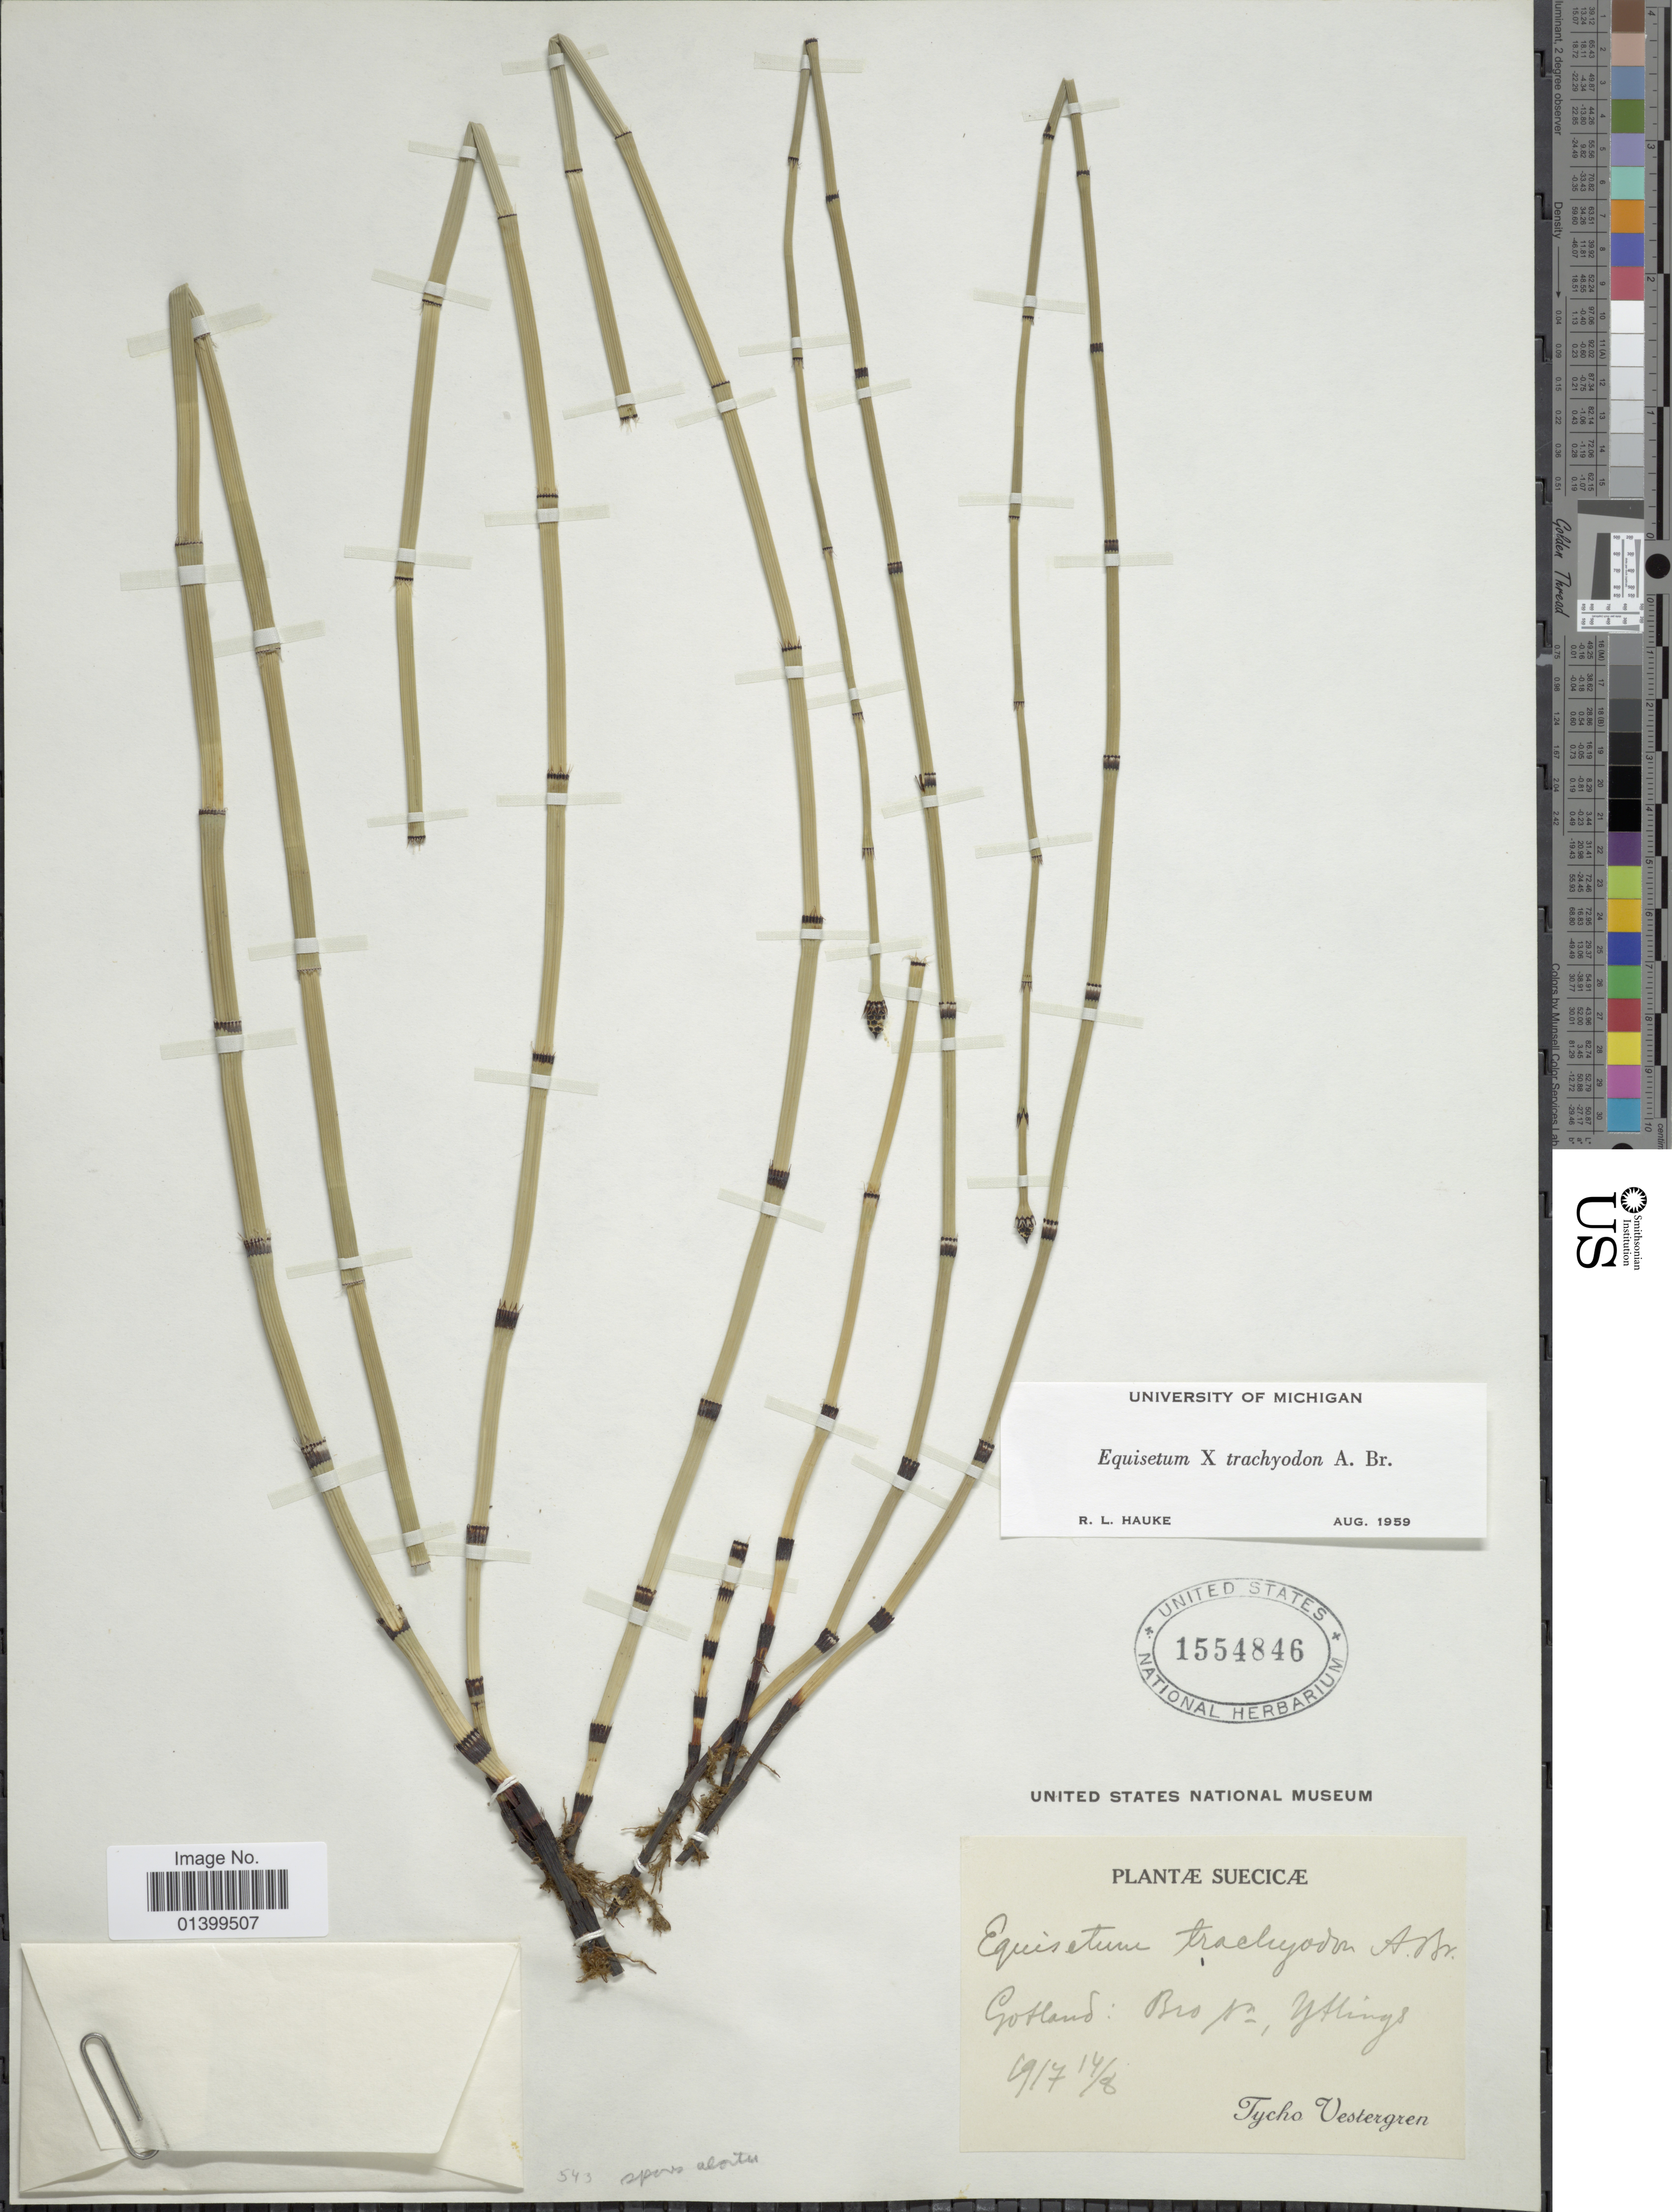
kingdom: Plantae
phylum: Tracheophyta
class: Polypodiopsida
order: Equisetales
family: Equisetaceae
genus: Equisetum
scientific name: Equisetum x trachyodon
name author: A. Braun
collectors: T. Vestergren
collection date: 1917-08-14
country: Sweden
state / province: Gotland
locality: Bro sn, Ytlings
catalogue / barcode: US 1554846